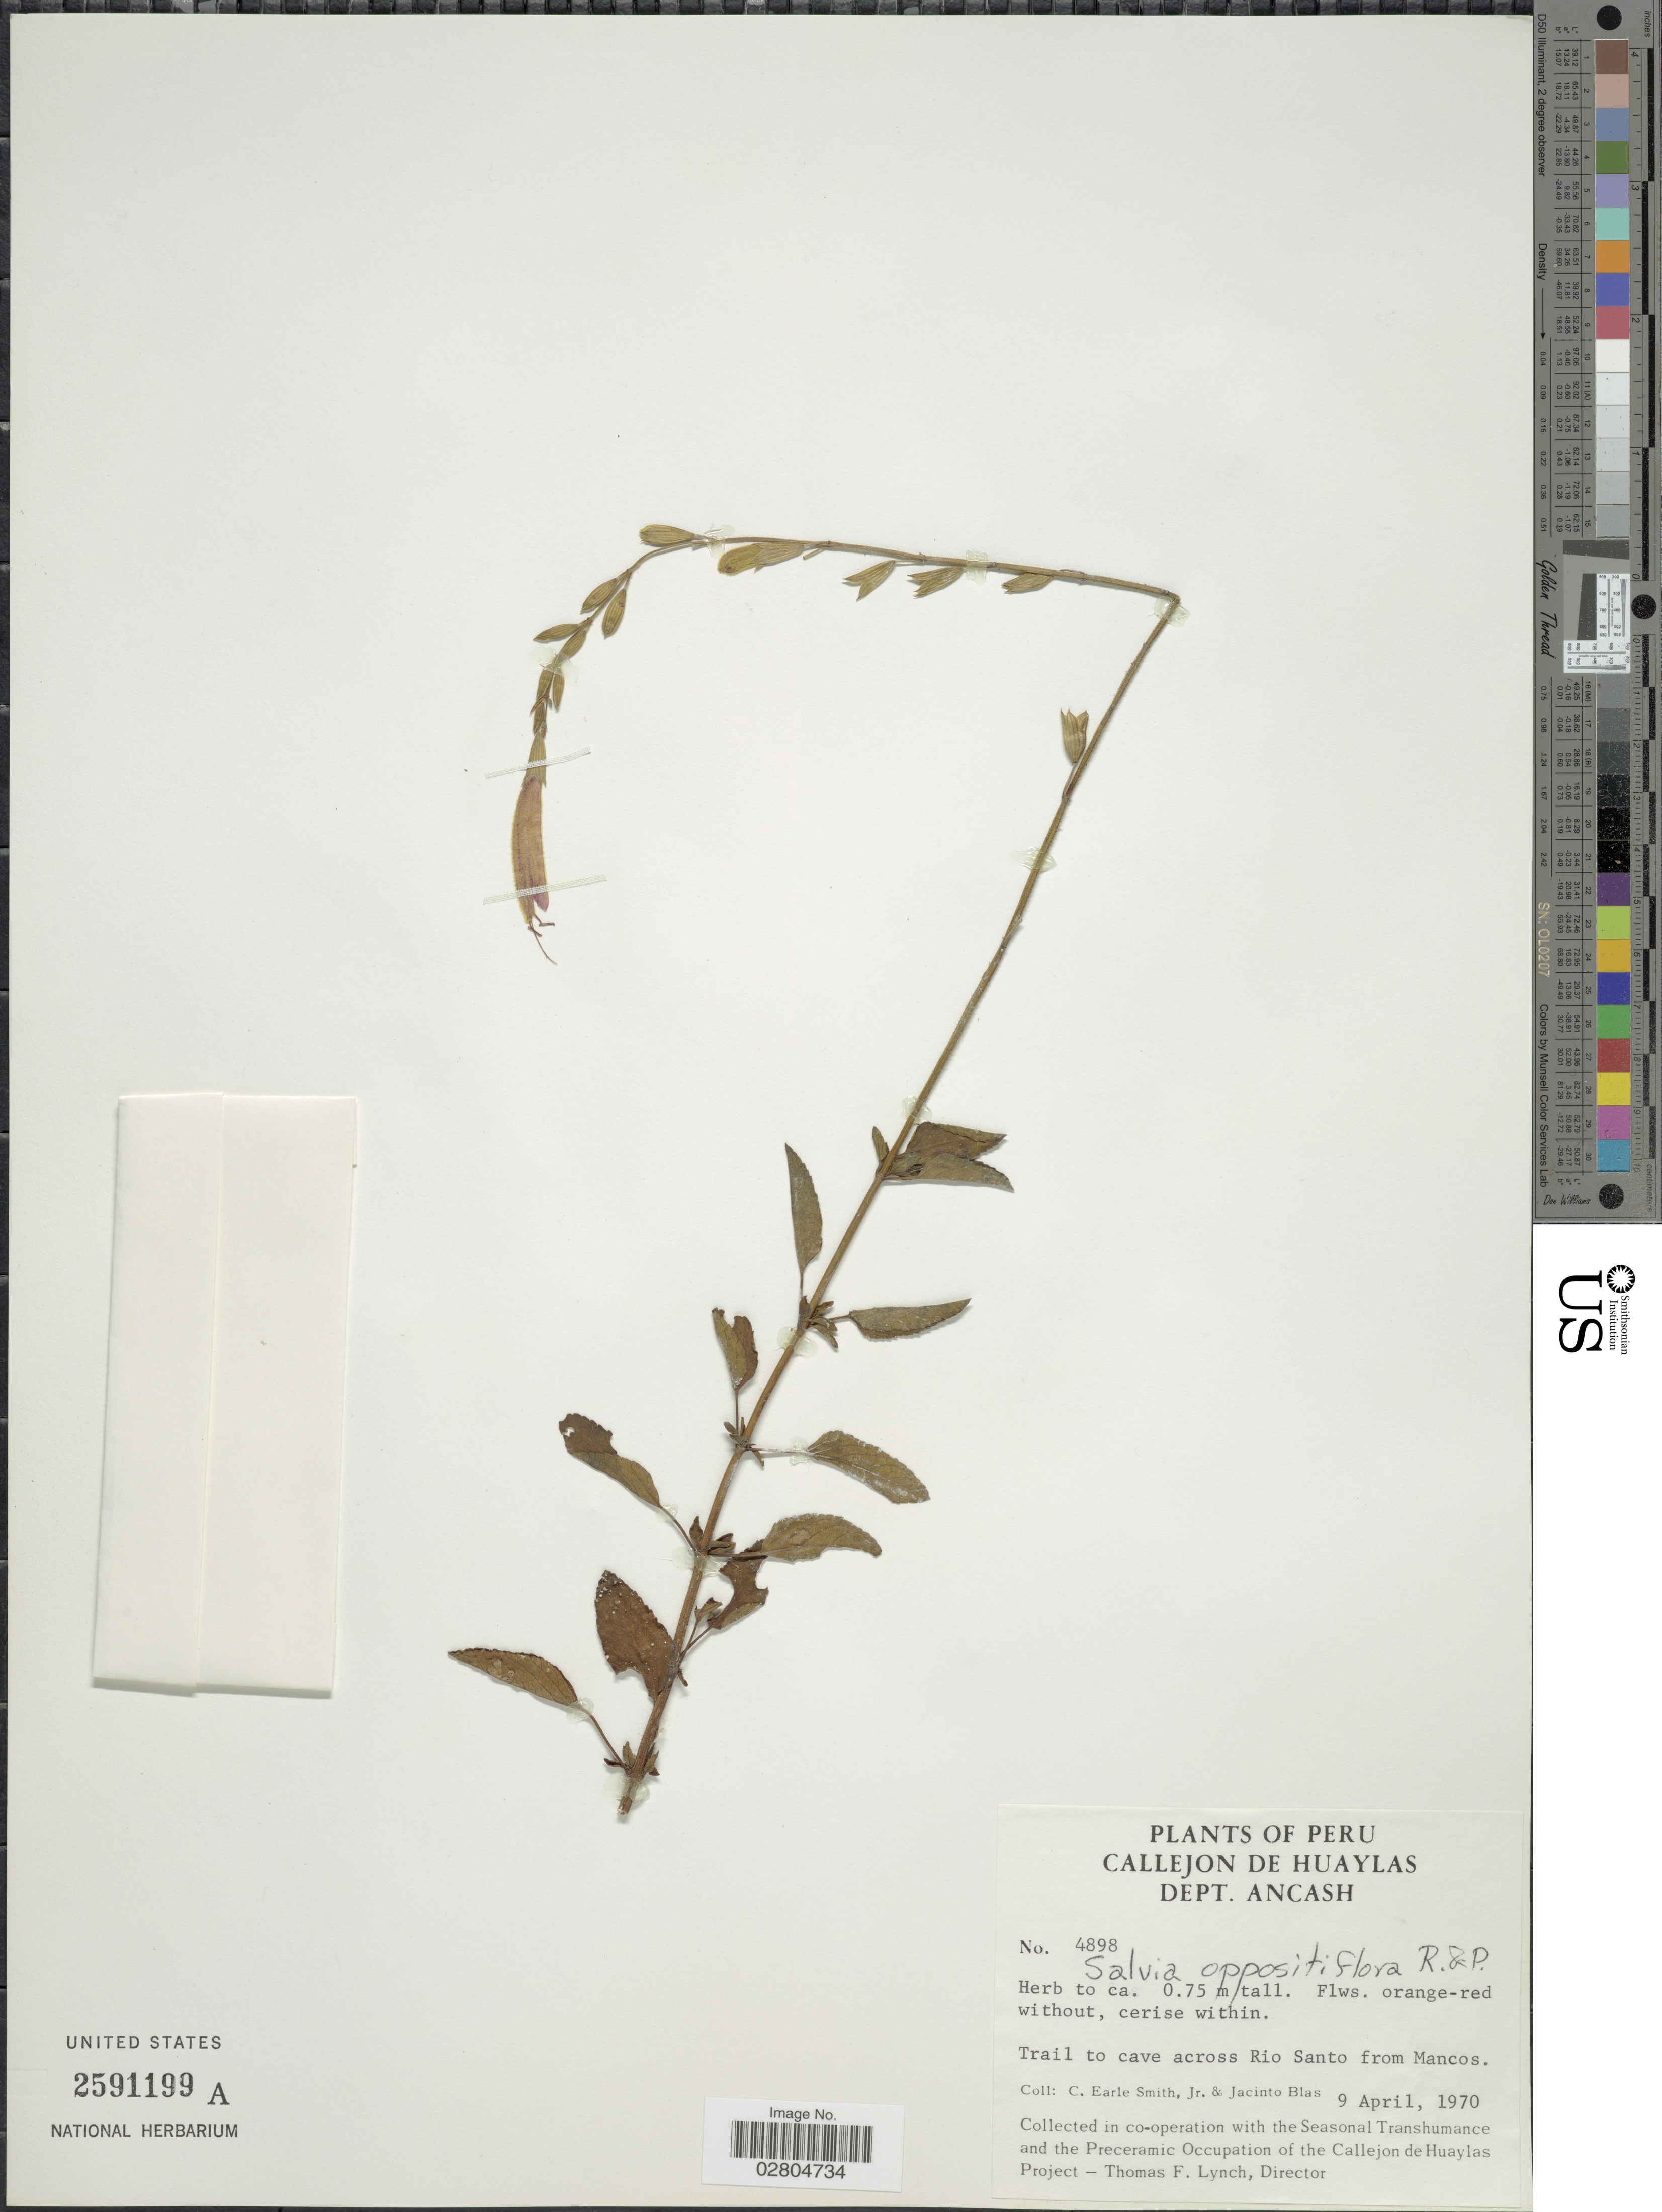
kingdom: Plantae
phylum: Tracheophyta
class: Magnoliopsida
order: Lamiales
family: Lamiaceae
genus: Salvia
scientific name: Salvia oppositiflora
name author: Ruiz & Pav.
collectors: C. E. Smith Jr. & J. Blas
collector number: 4898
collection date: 1970-04-09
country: Peru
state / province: Ancash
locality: Callejon de Huaylas, Dept. Ancash. Trail to cave across Rio Santo from Mancos.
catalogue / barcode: US 2591199A